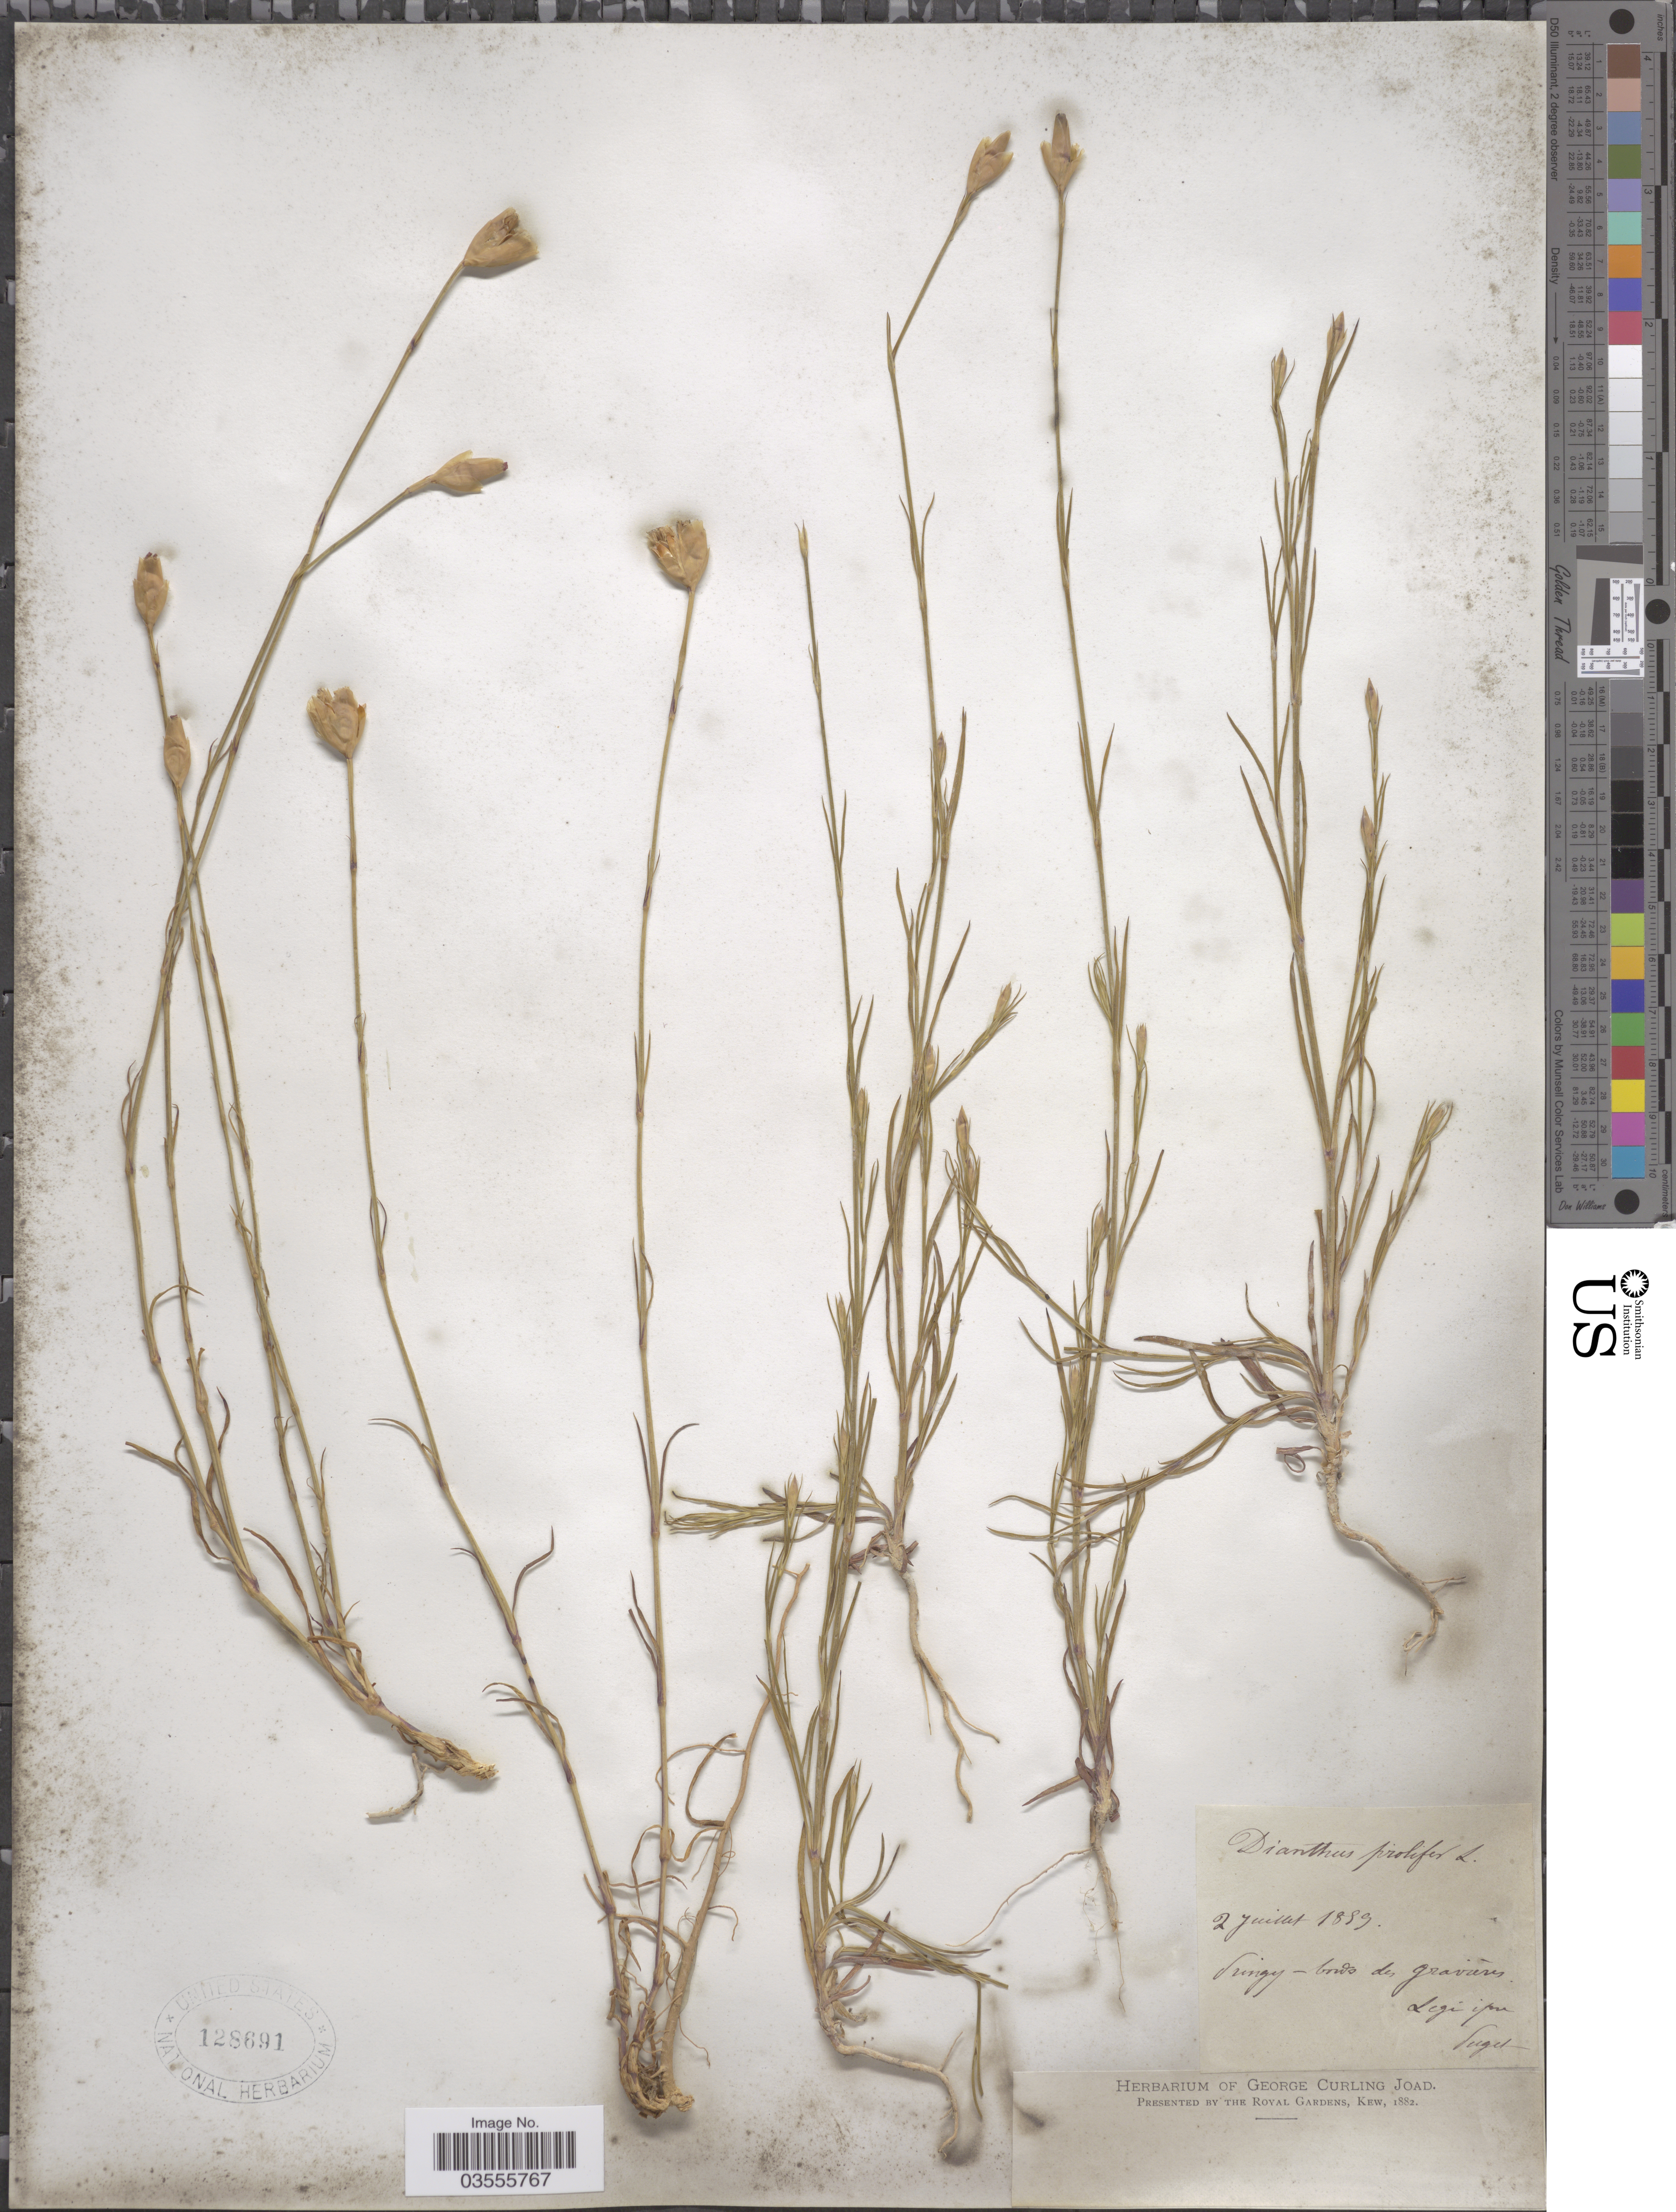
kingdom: Plantae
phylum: Tracheophyta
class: Magnoliopsida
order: Caryophyllales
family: Caryophyllaceae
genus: Petrorhagia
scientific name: Petrorhagia prolifera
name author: (L.) P.W. Ball & Heywood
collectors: -. Puget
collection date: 1859-07-02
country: France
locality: Pringy - bords des gravières.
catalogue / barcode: US 128691